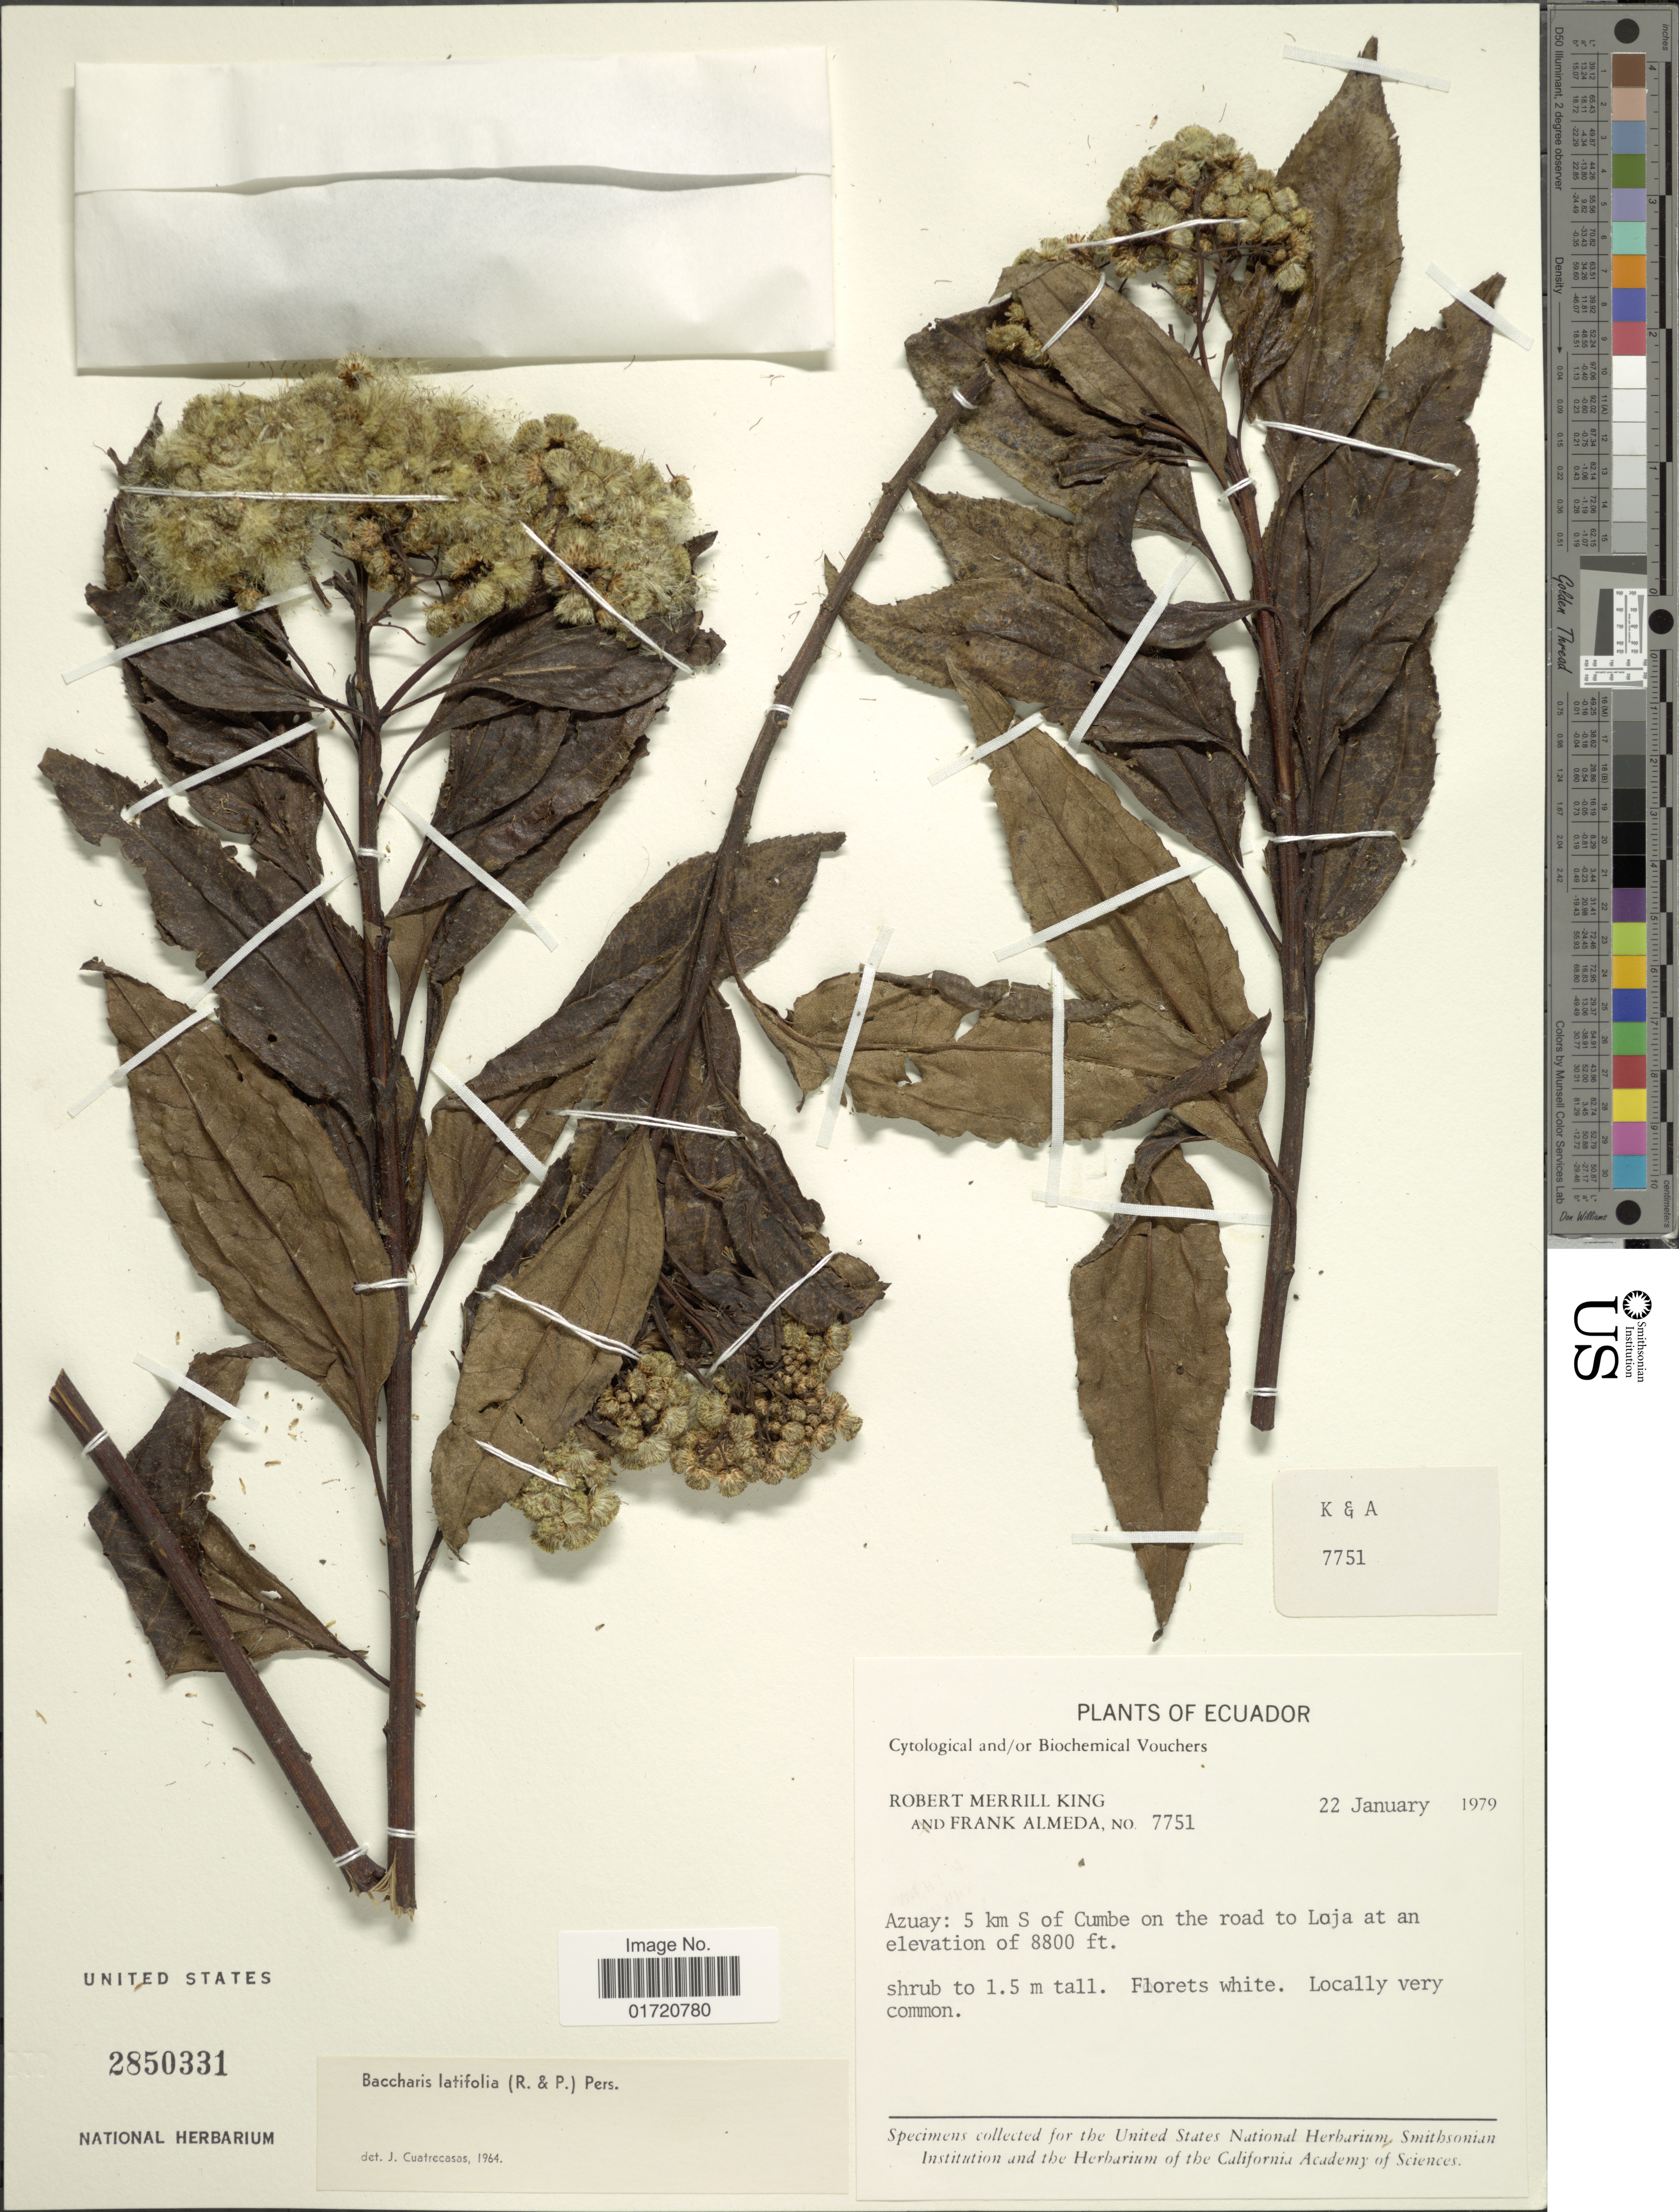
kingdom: Plantae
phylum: Tracheophyta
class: Magnoliopsida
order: Asterales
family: Asteraceae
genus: Baccharis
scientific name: Baccharis latifolia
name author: (Ruiz & Pav.) Pers.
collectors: R. M. King & F. Almeda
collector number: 7751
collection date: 1979-01-22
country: Ecuador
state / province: Azuay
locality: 5 km S of Cumbe on the road to Loja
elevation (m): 2682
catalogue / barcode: US 2850331